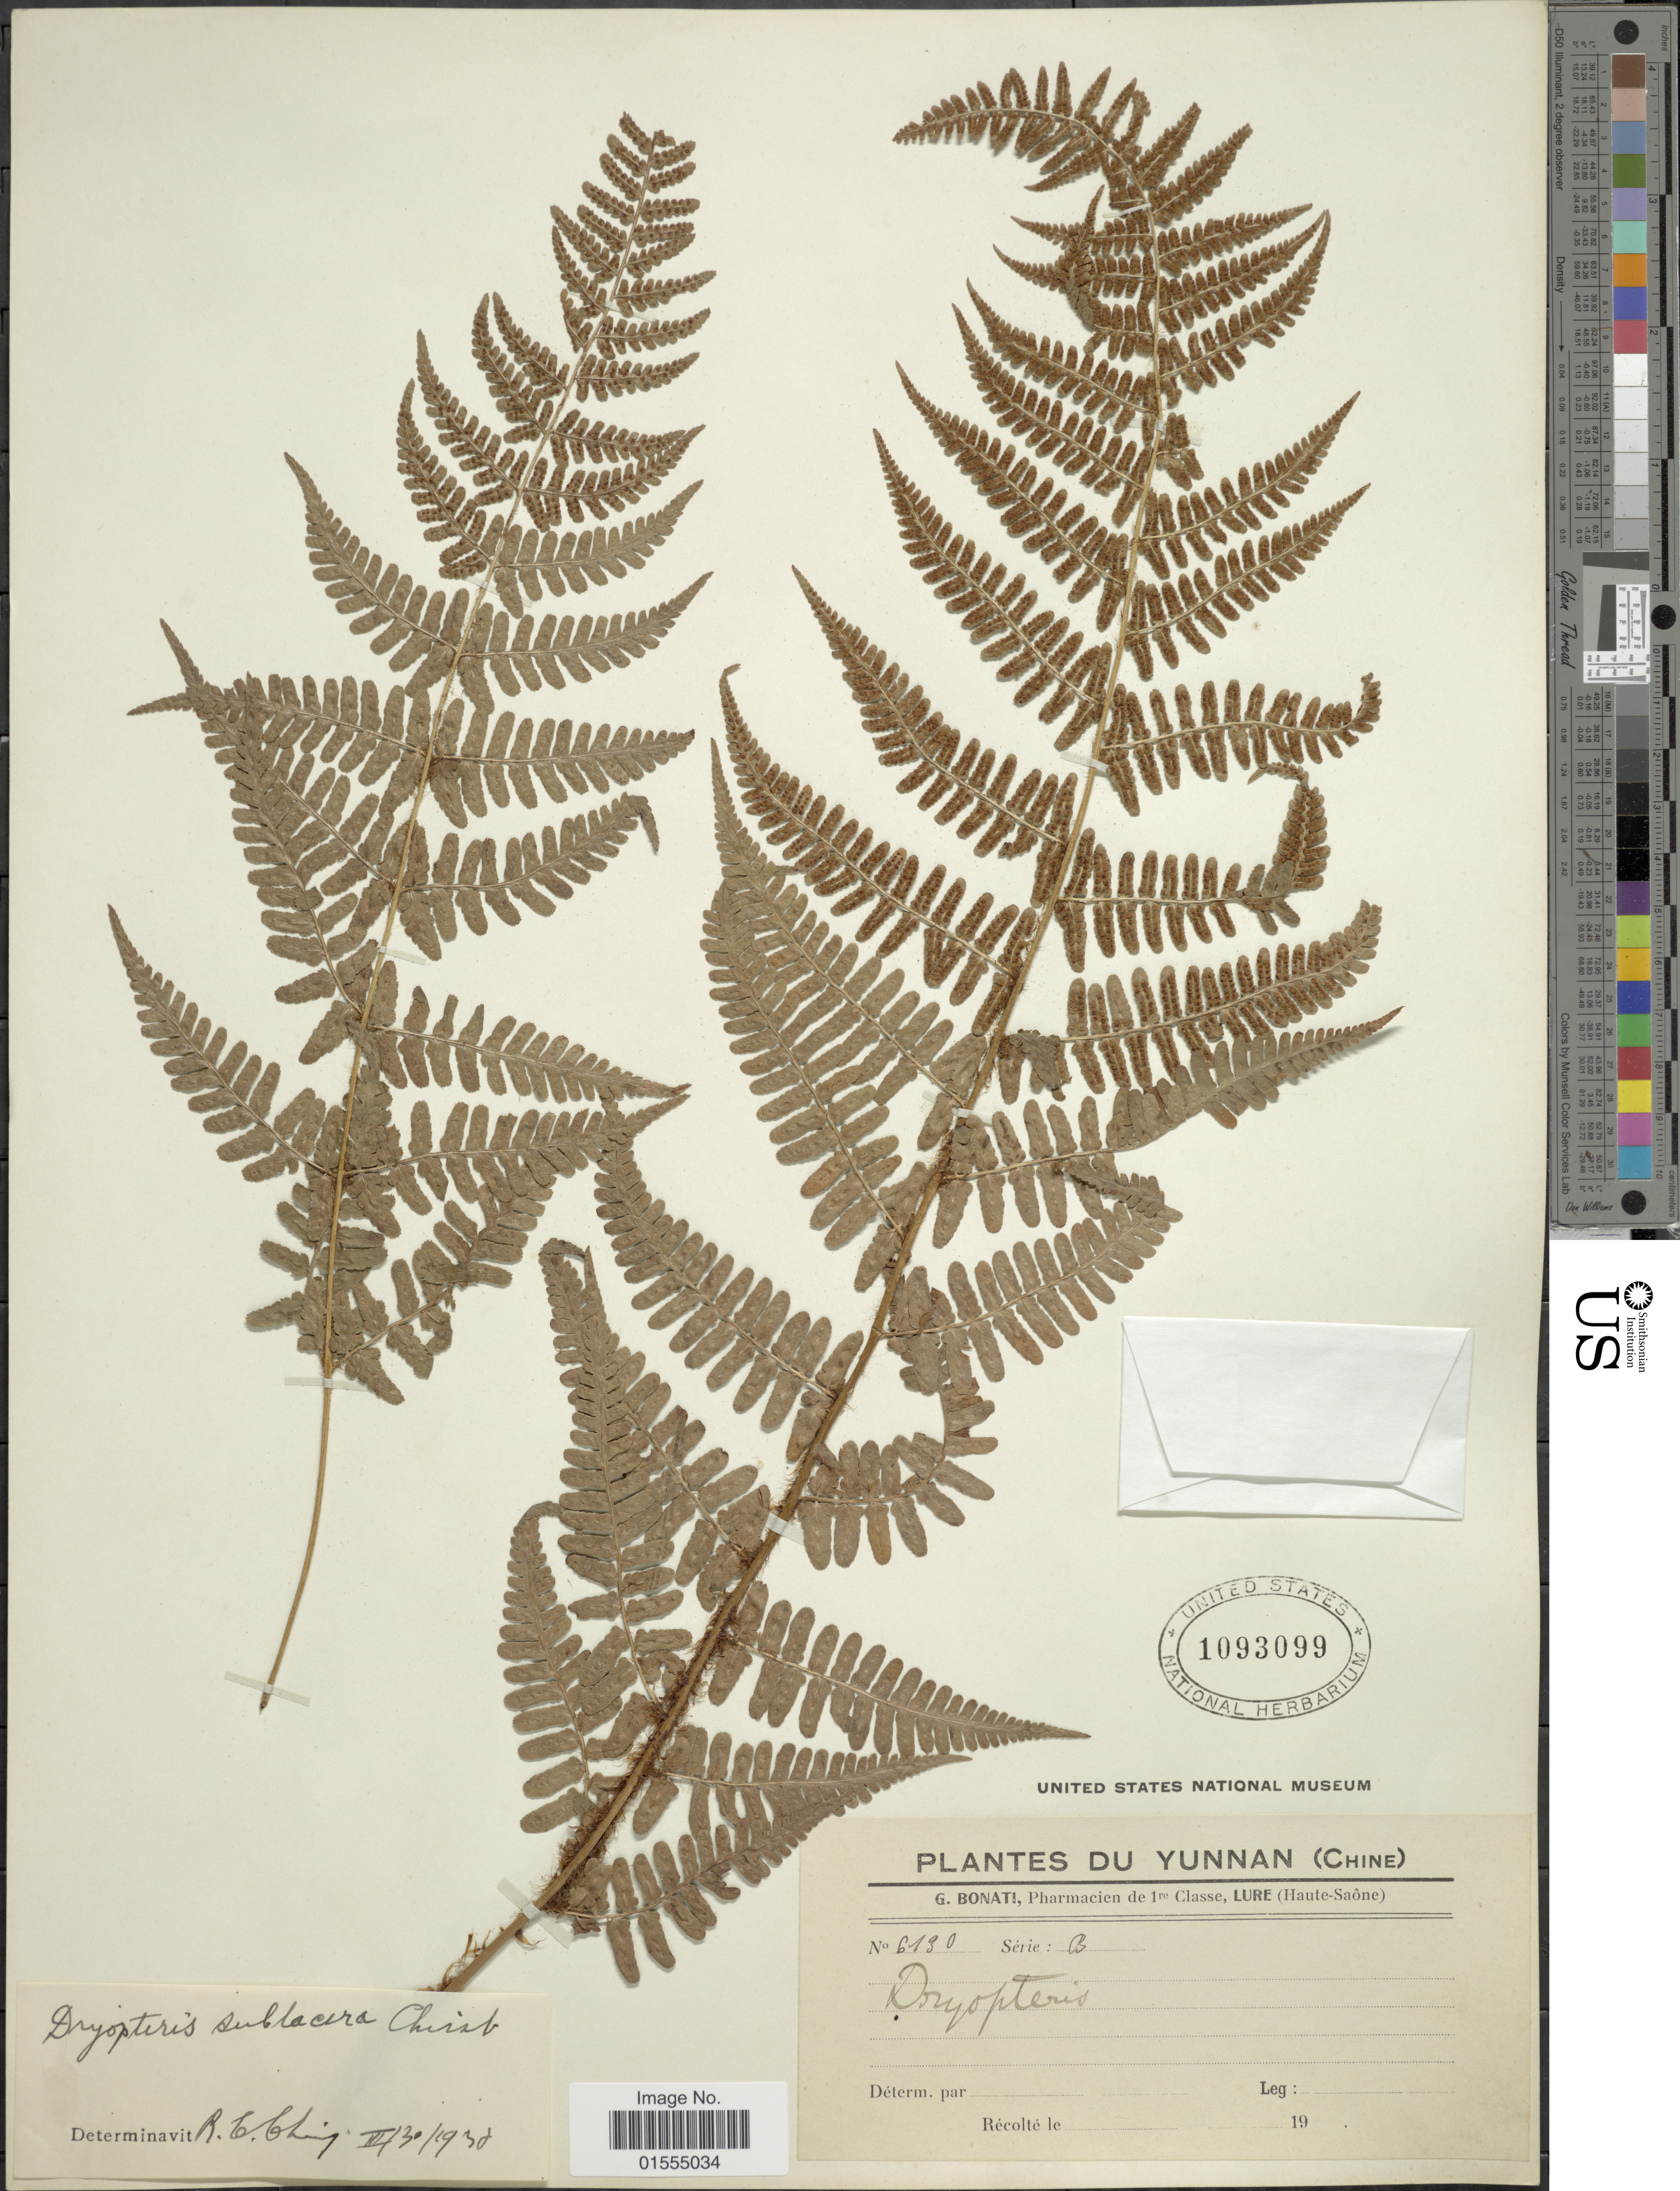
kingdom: Plantae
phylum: Tracheophyta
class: Polypodiopsida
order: Polypodiales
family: Dryopteridaceae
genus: Dryopteris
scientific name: Dryopteris sublacera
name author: Christ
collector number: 6130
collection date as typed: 19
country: China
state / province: Yunnan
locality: Yunnan (Chine)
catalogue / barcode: US 1093099